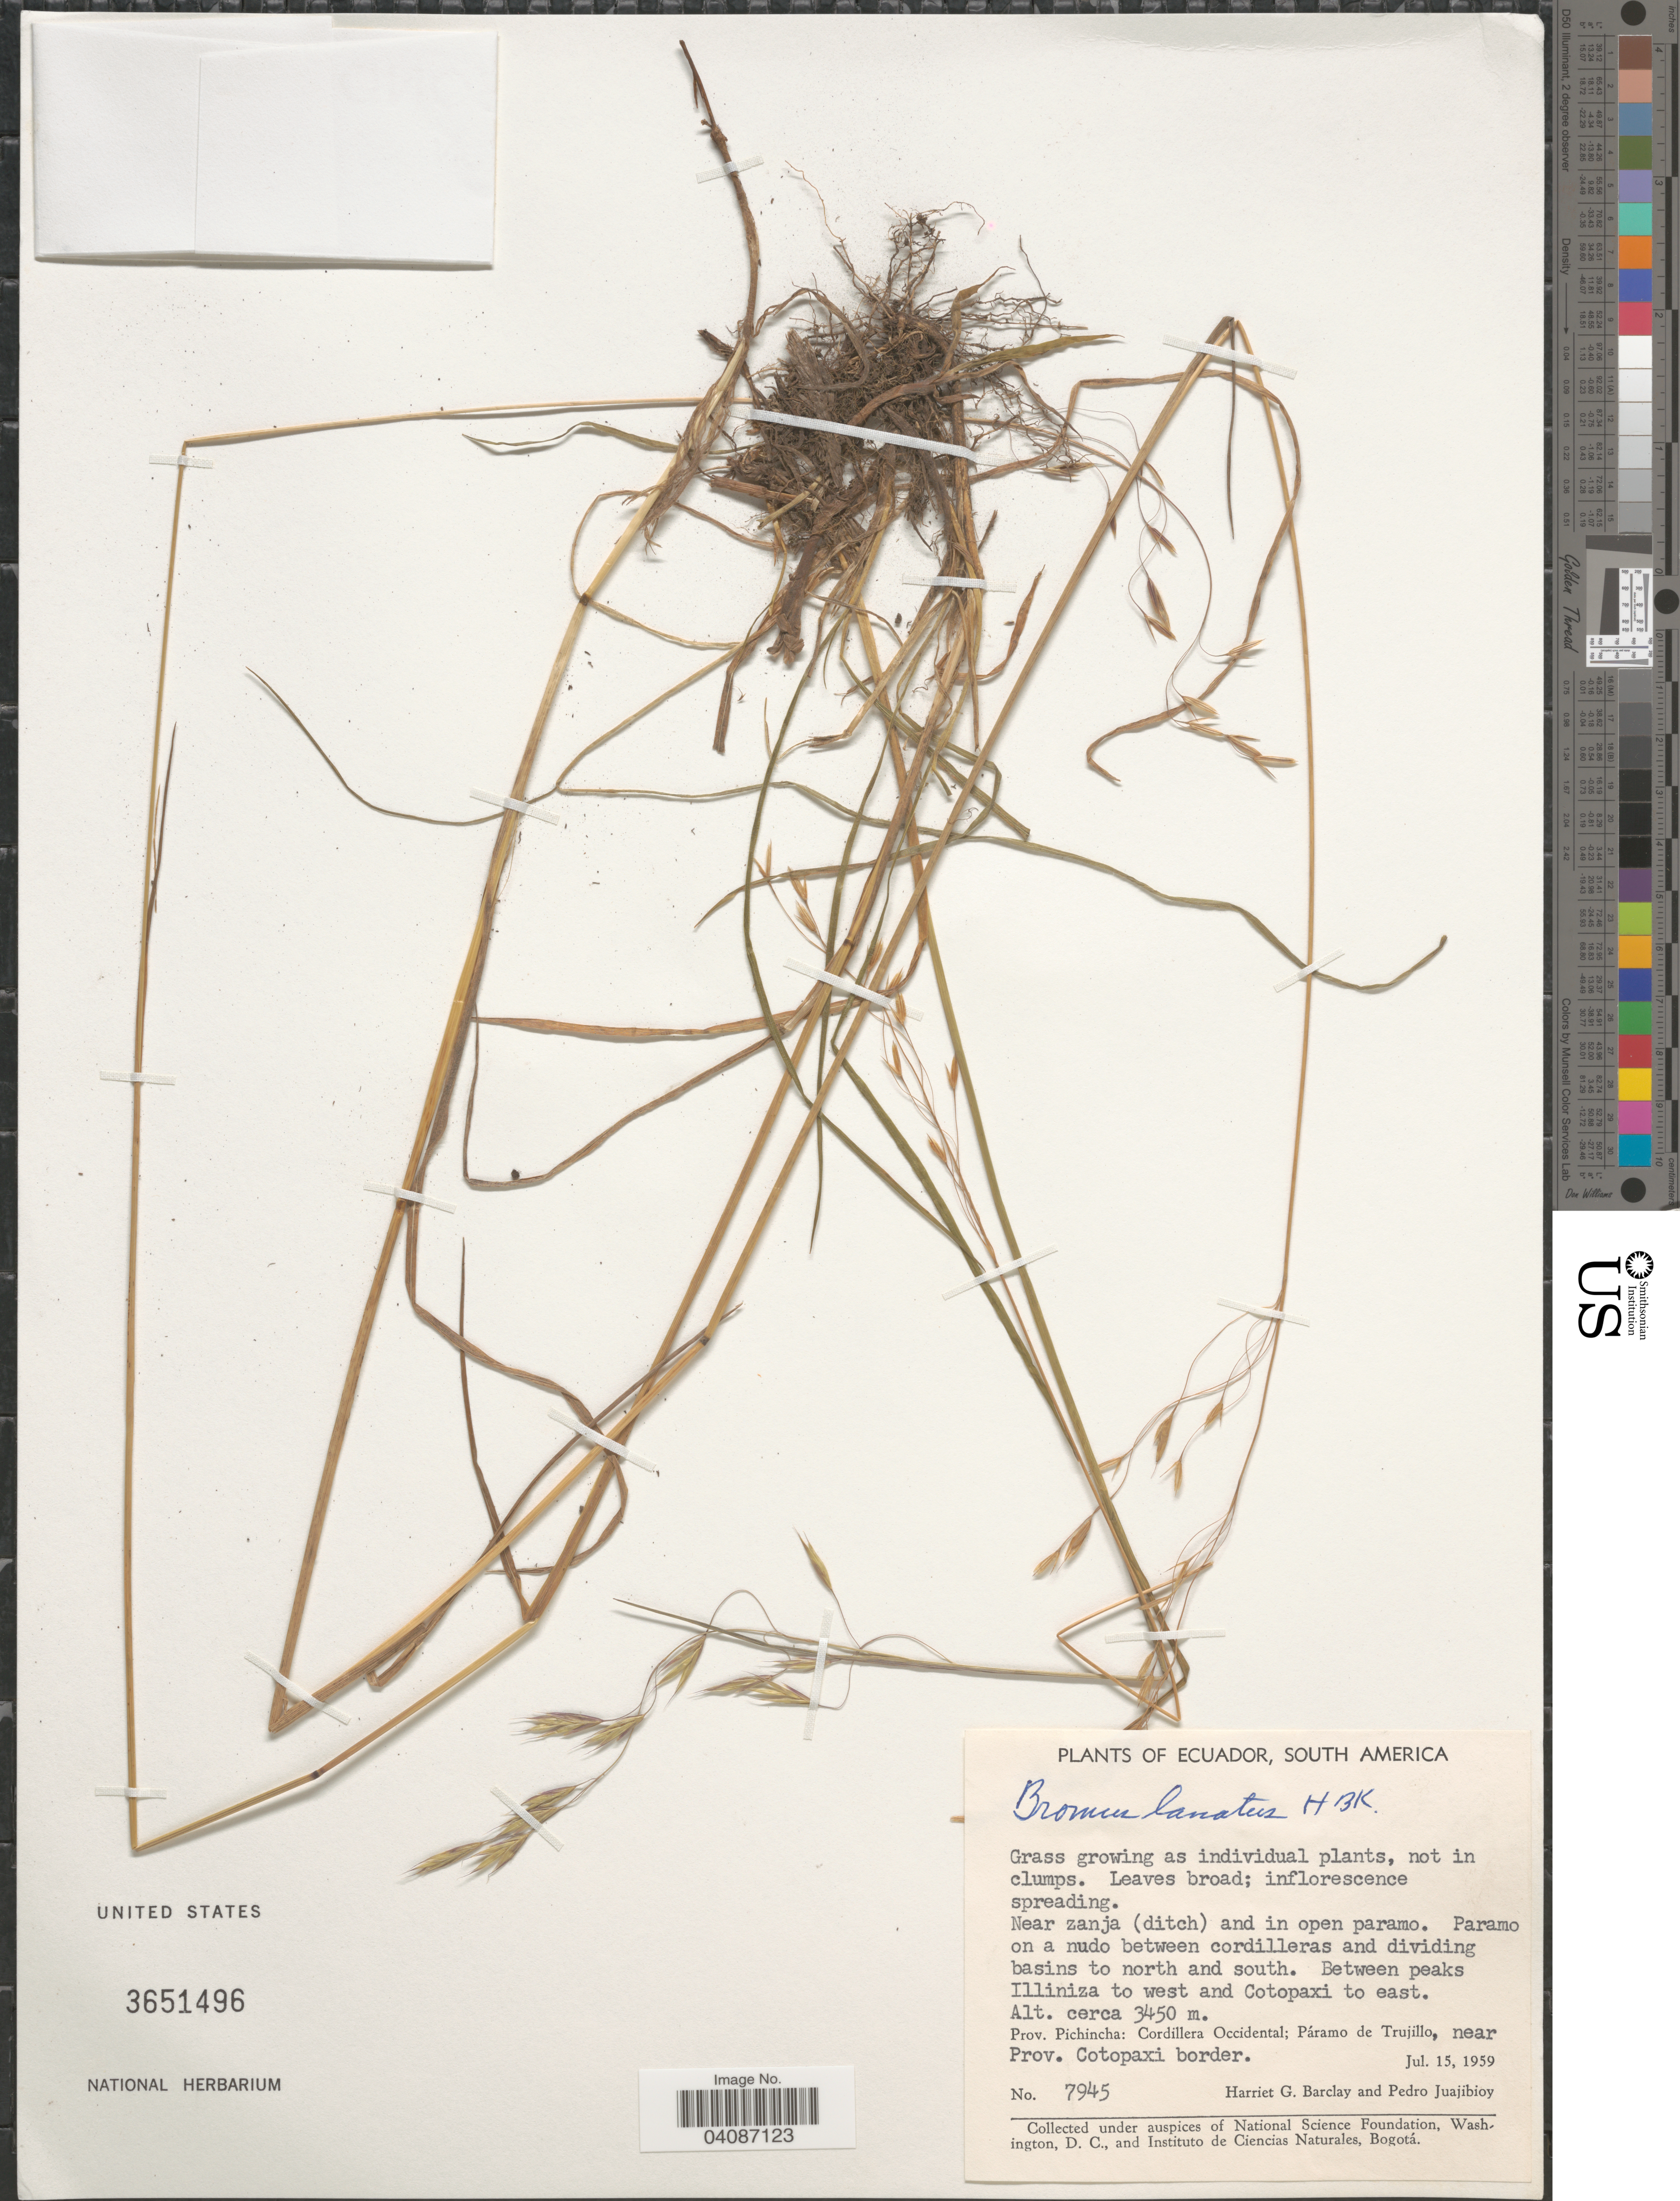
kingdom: Plantae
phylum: Tracheophyta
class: Liliopsida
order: Poales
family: Poaceae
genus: Bromus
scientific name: Bromus lanatus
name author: Kunth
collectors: H. G. Barclay & P. Juajibioy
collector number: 7945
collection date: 1959-07-15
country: Ecuador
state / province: Pichincha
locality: Paramo on a nudo between cordilleras and dividing basins to north and south. Between peaks Illiniza to west and Cotopaxi to east. Cordillera Occidental; Páramo de Trujillo, near Prov. Cotopaxi border.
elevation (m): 3450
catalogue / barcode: US 3651496